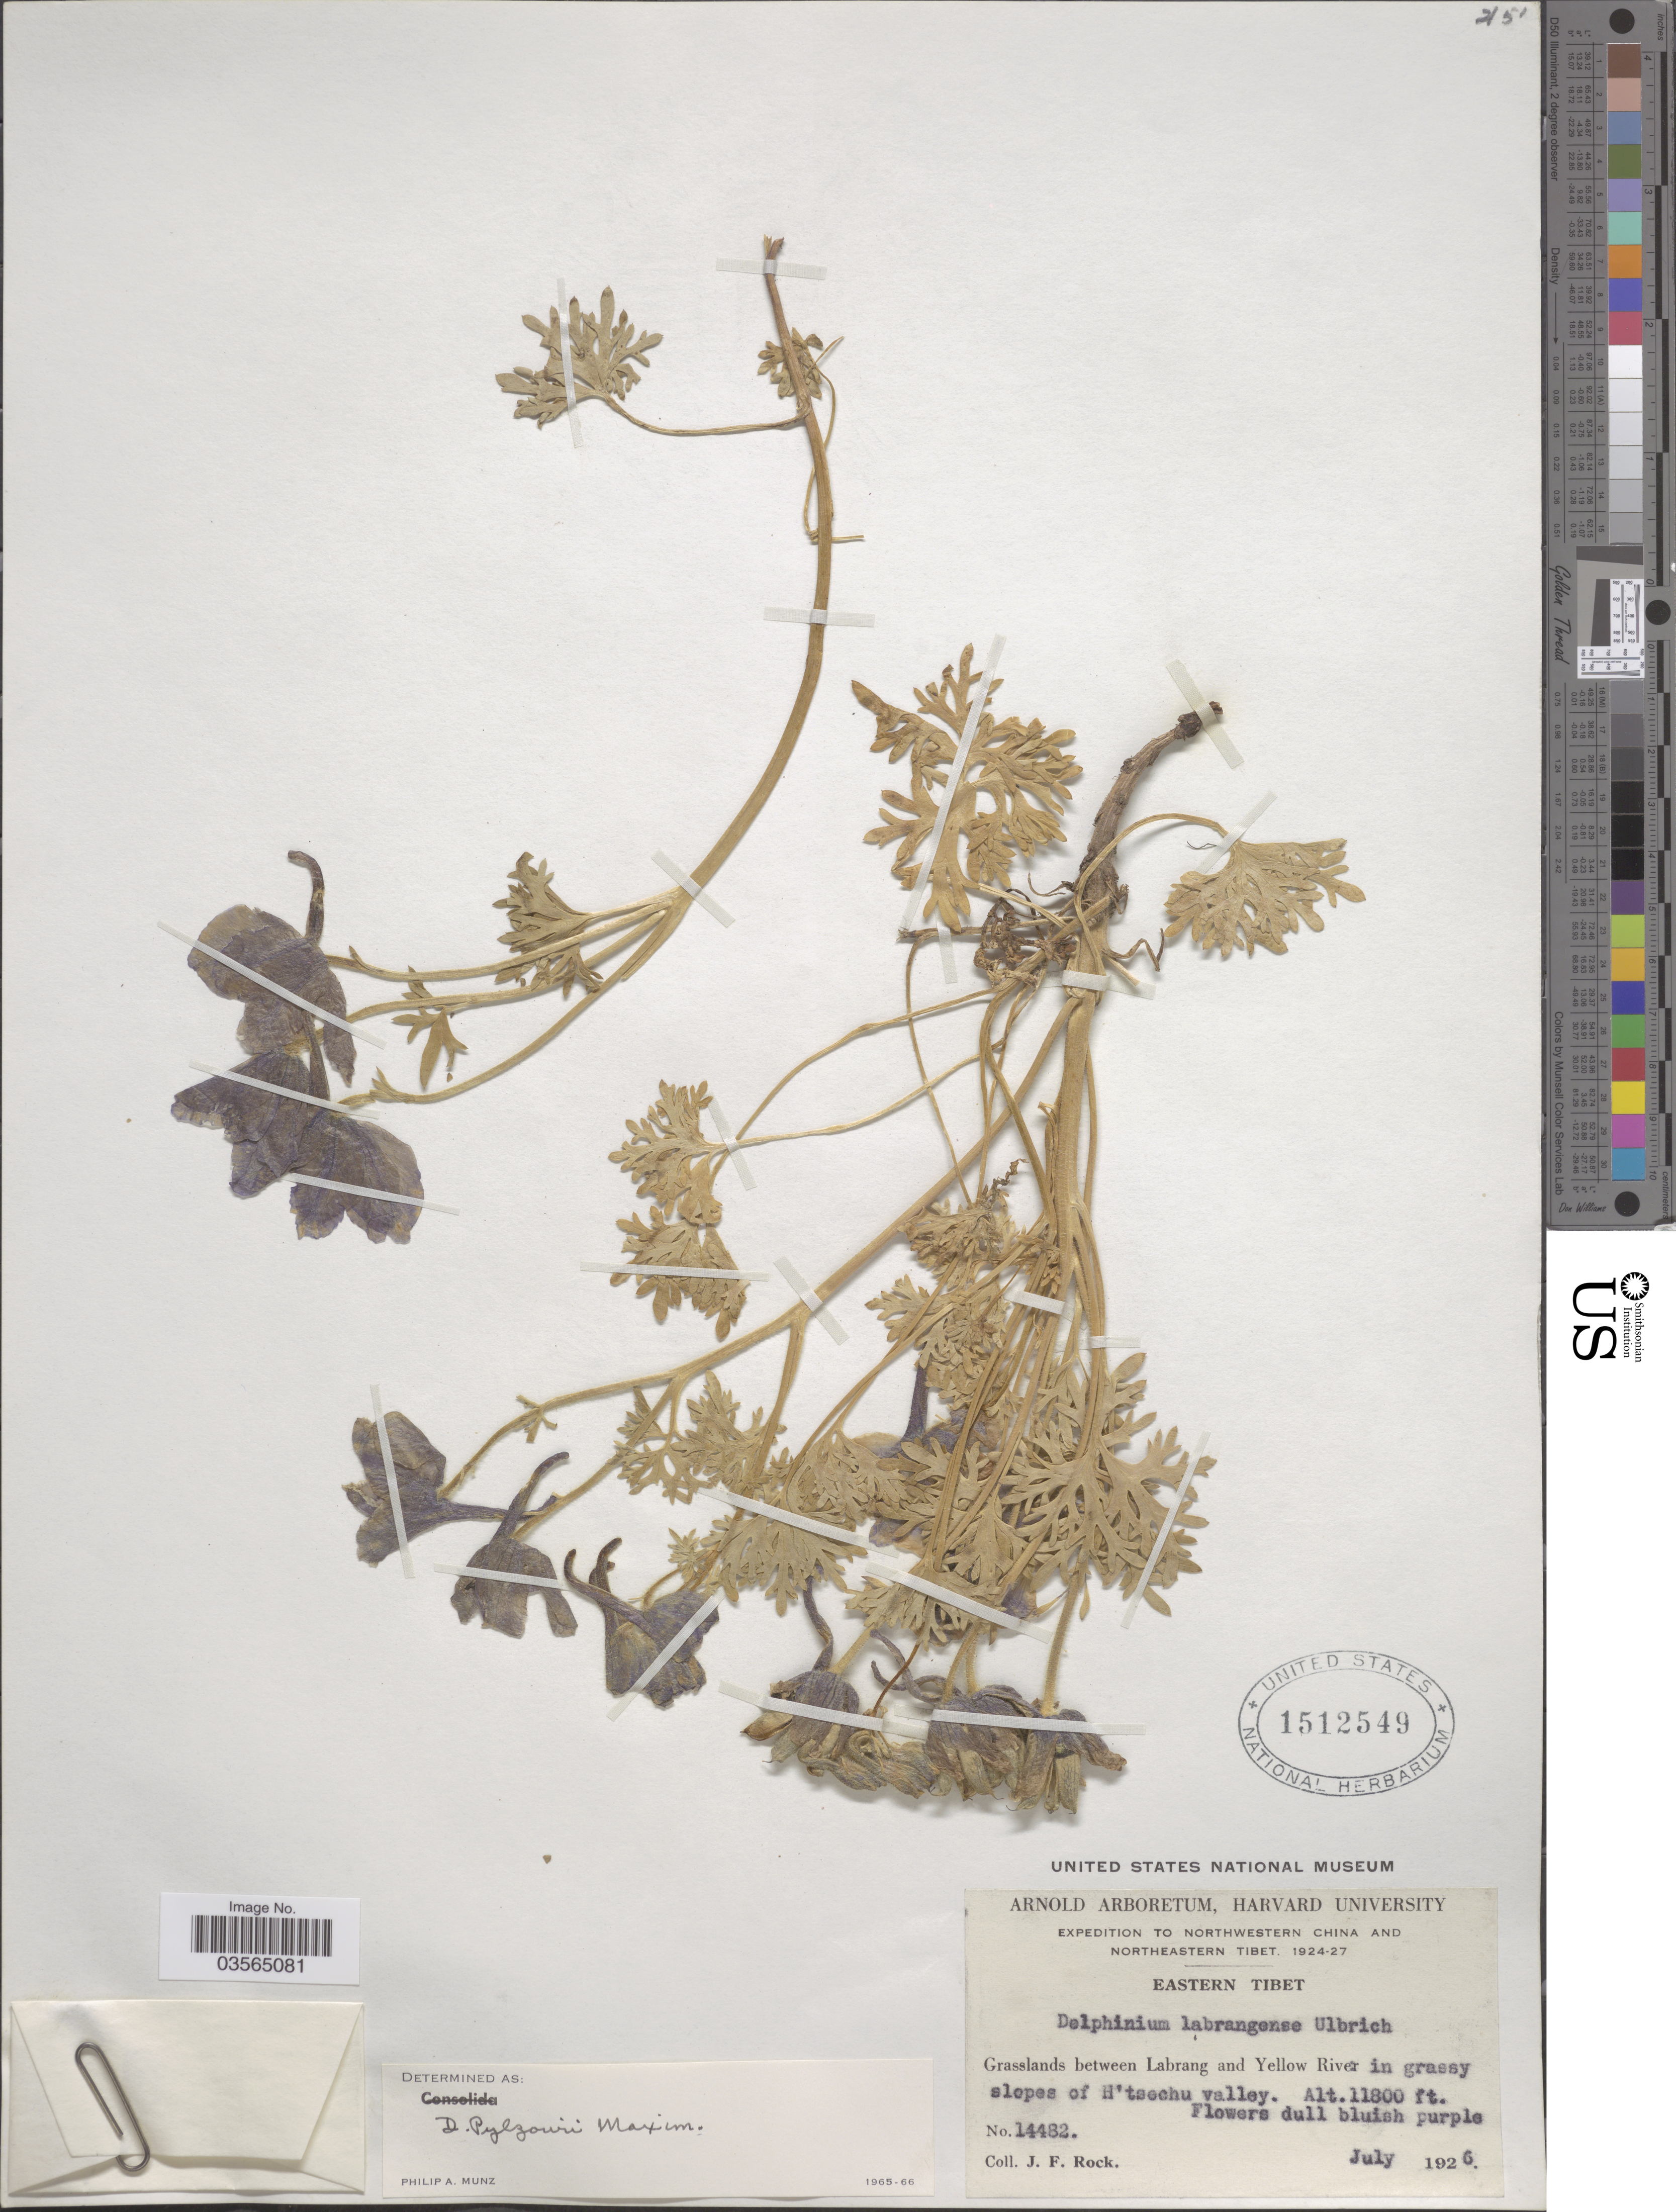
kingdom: Plantae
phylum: Tracheophyta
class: Magnoliopsida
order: Ranunculales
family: Ranunculaceae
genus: Delphinium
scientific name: Delphinium pylzowii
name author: Maxim.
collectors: J. Rock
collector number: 14482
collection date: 1926-07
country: China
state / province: Xizang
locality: Northeastern Tibet. Eastern Tibet. Grasslands between Labrang and Yellow River: in grassy slopes of H'tsechu valley.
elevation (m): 3597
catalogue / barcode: US 1512549